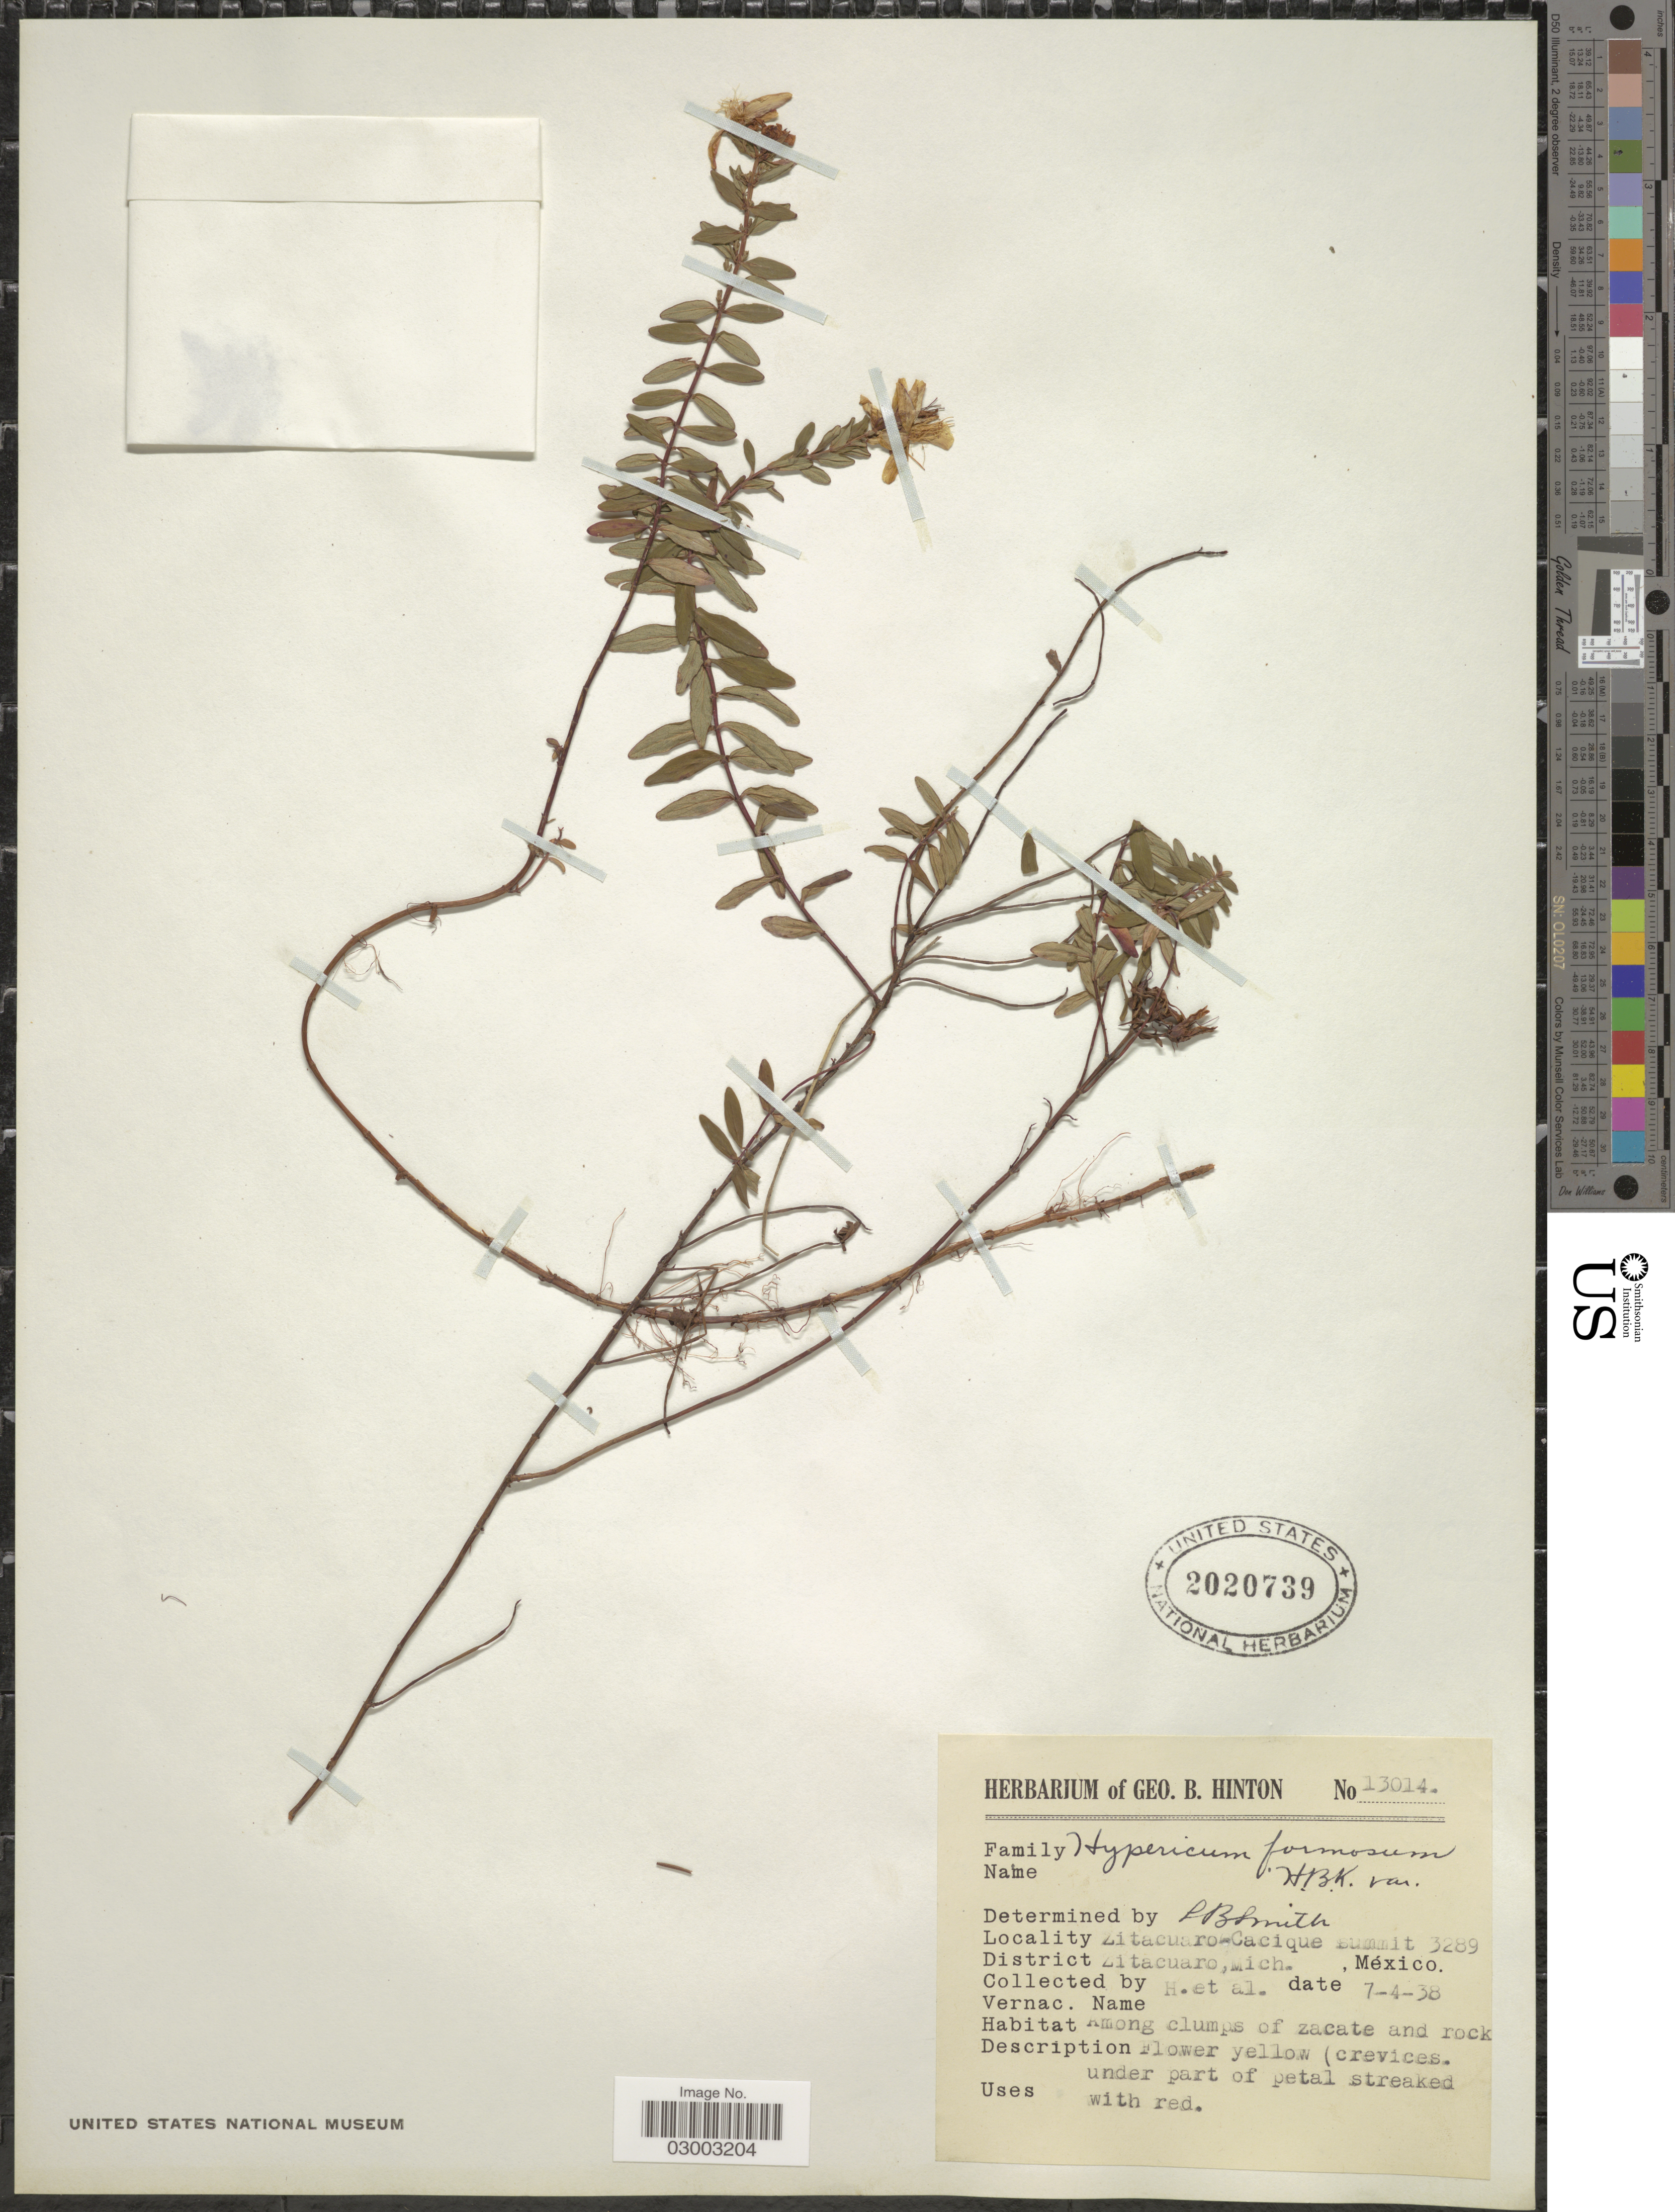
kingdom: Plantae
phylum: Tracheophyta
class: Magnoliopsida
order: Malpighiales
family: Hypericaceae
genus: Hypericum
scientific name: Hypericum oaxacanum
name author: R. Keller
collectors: G. B. Hinton & et al.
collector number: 13014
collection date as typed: Transcribed d/m/y: 7/4/38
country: Mexico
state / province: Michoacán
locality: Zitacuaro-Cacique summit , District Zitacuaro.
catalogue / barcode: US 2020739